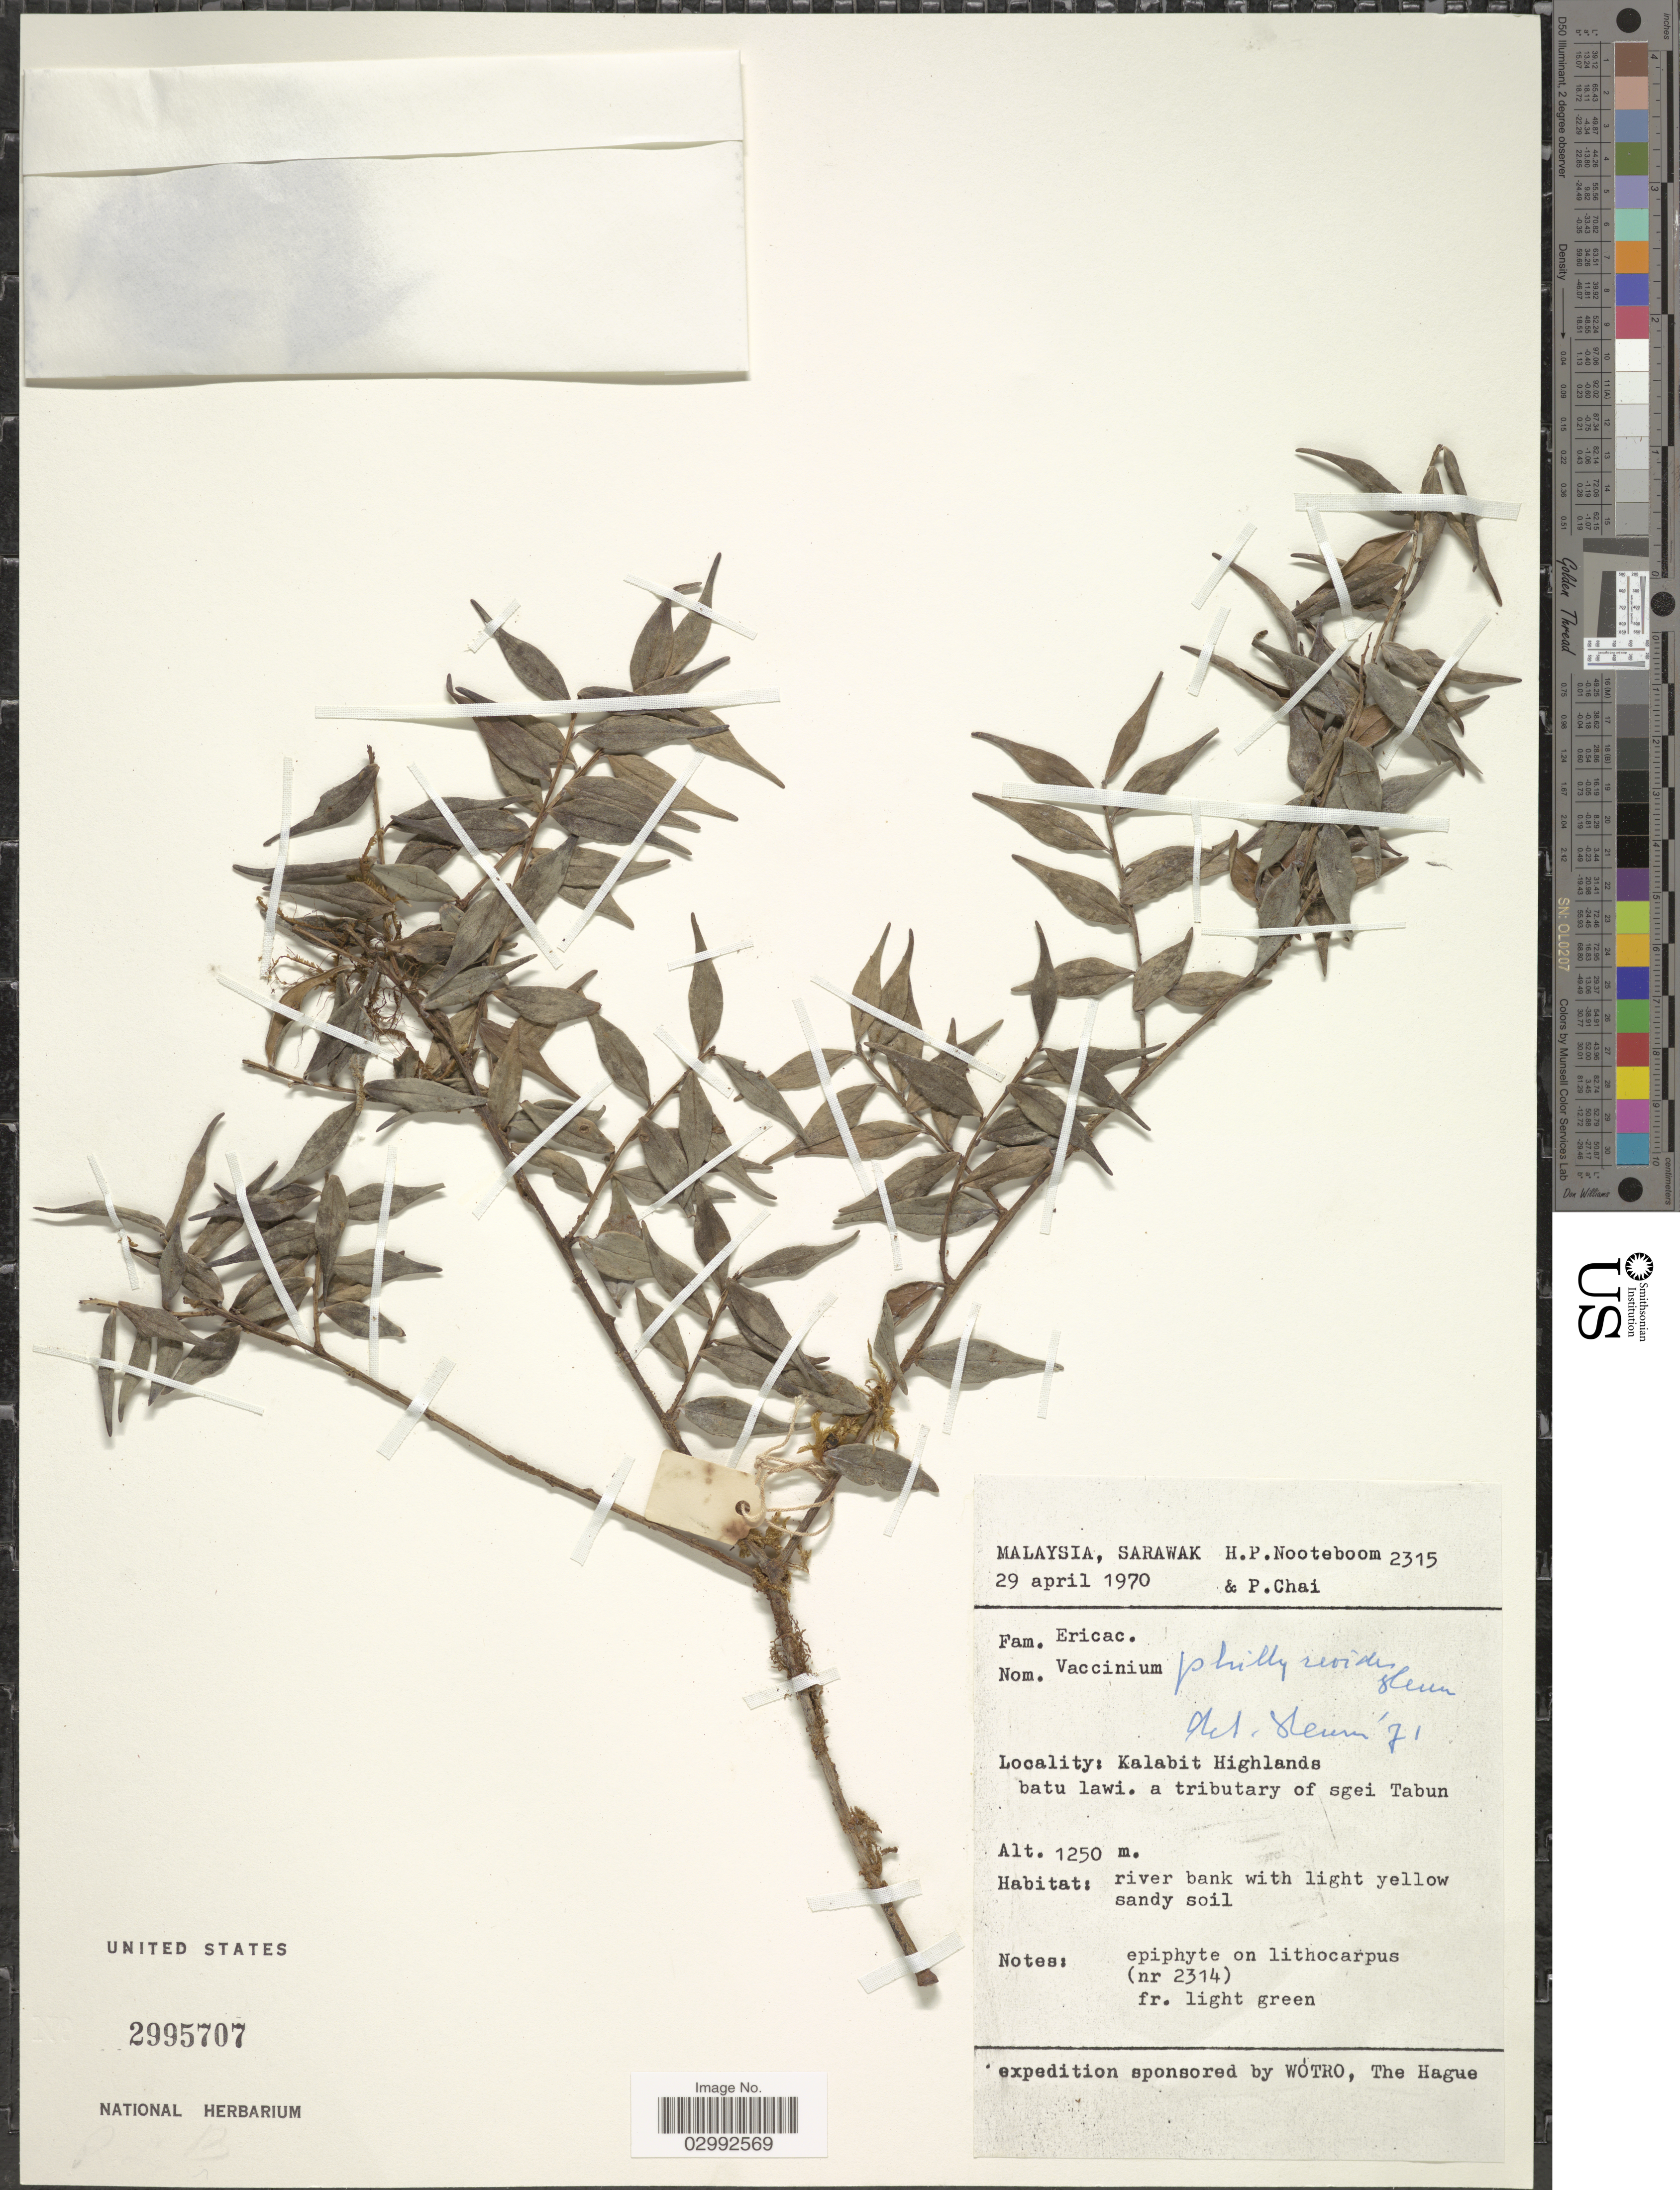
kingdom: Plantae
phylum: Tracheophyta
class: Magnoliopsida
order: Ericales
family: Ericaceae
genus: Vaccinium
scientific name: Vaccinium phillyreoides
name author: Sleumer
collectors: H. P. Nooteboom & P. Chai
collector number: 2315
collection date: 1970-04-29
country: Malaysia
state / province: Sarawak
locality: Kalabit Highlands, batu lawi, a tributary of sgei Tabun.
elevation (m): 1250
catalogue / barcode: US 2995707